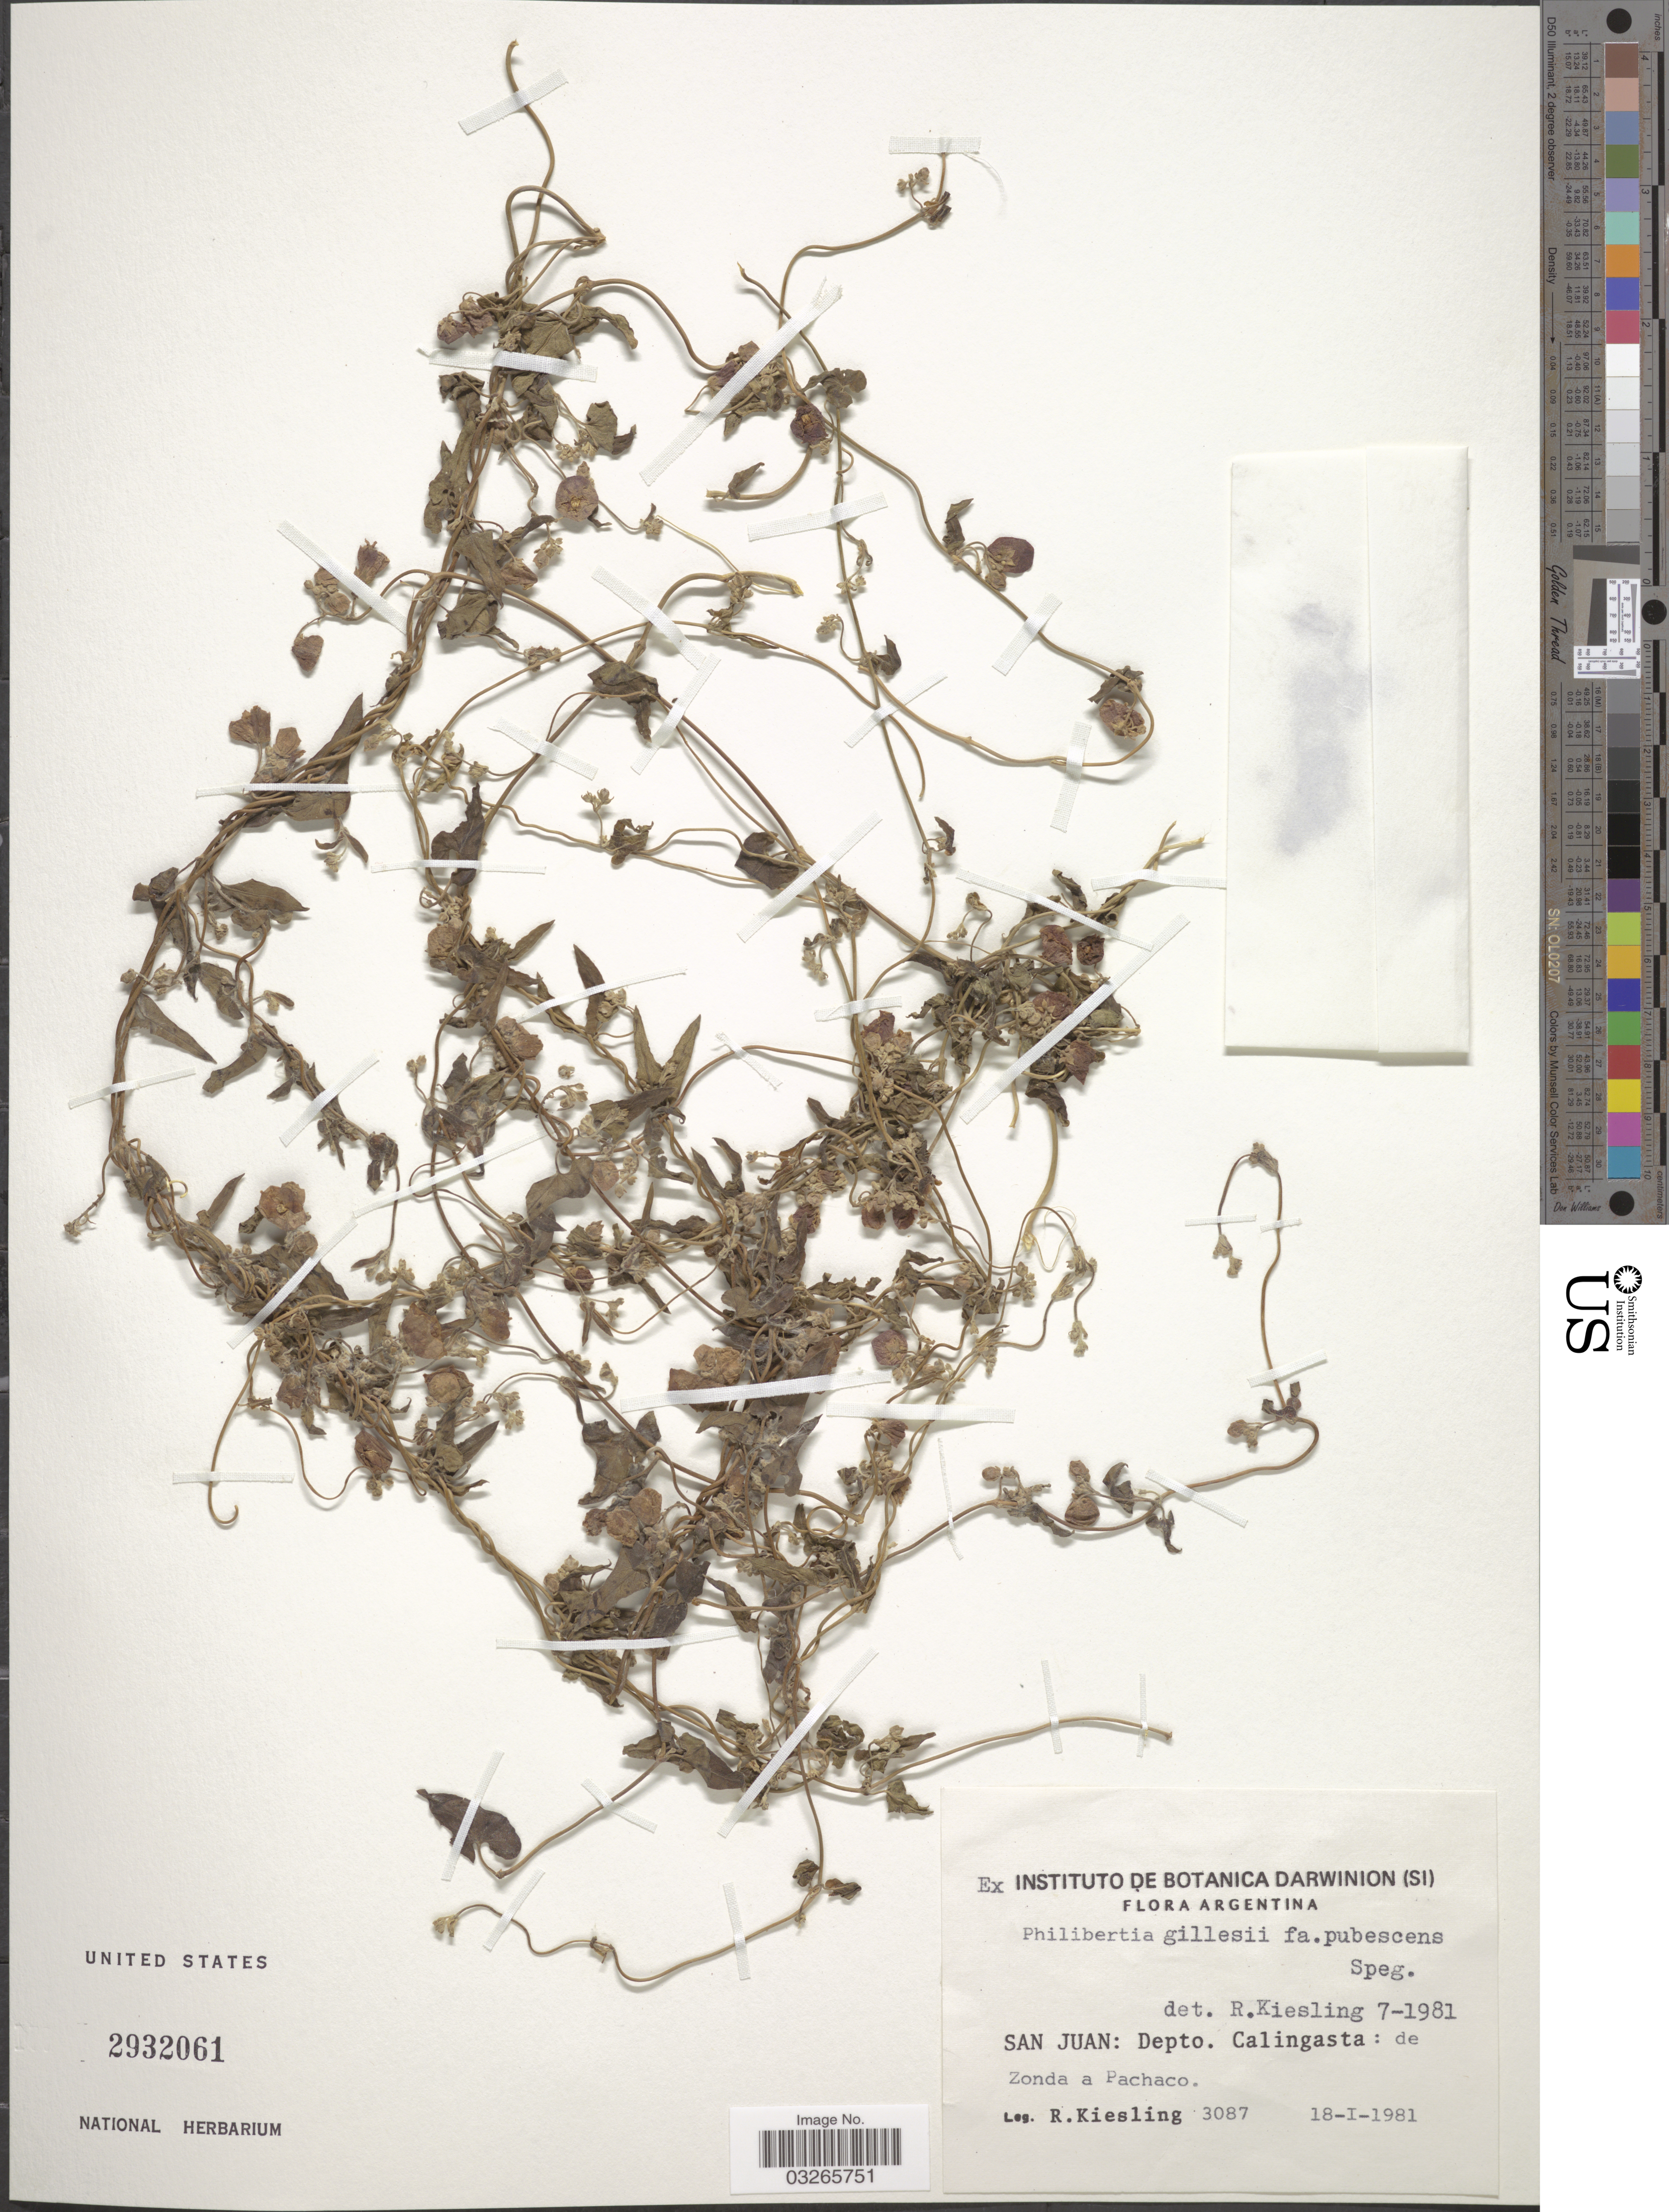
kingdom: Plantae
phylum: Tracheophyta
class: Magnoliopsida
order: Gentianales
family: Apocynaceae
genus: Sarcostemma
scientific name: Sarcostemma gilliesii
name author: (Hook. & Arn.) Decne.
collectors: R. Kiesling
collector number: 3087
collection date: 1981-01-18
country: Argentina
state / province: San Juan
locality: Depto. Calingasta: de Zonda a Pachaco.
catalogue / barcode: US 2932061